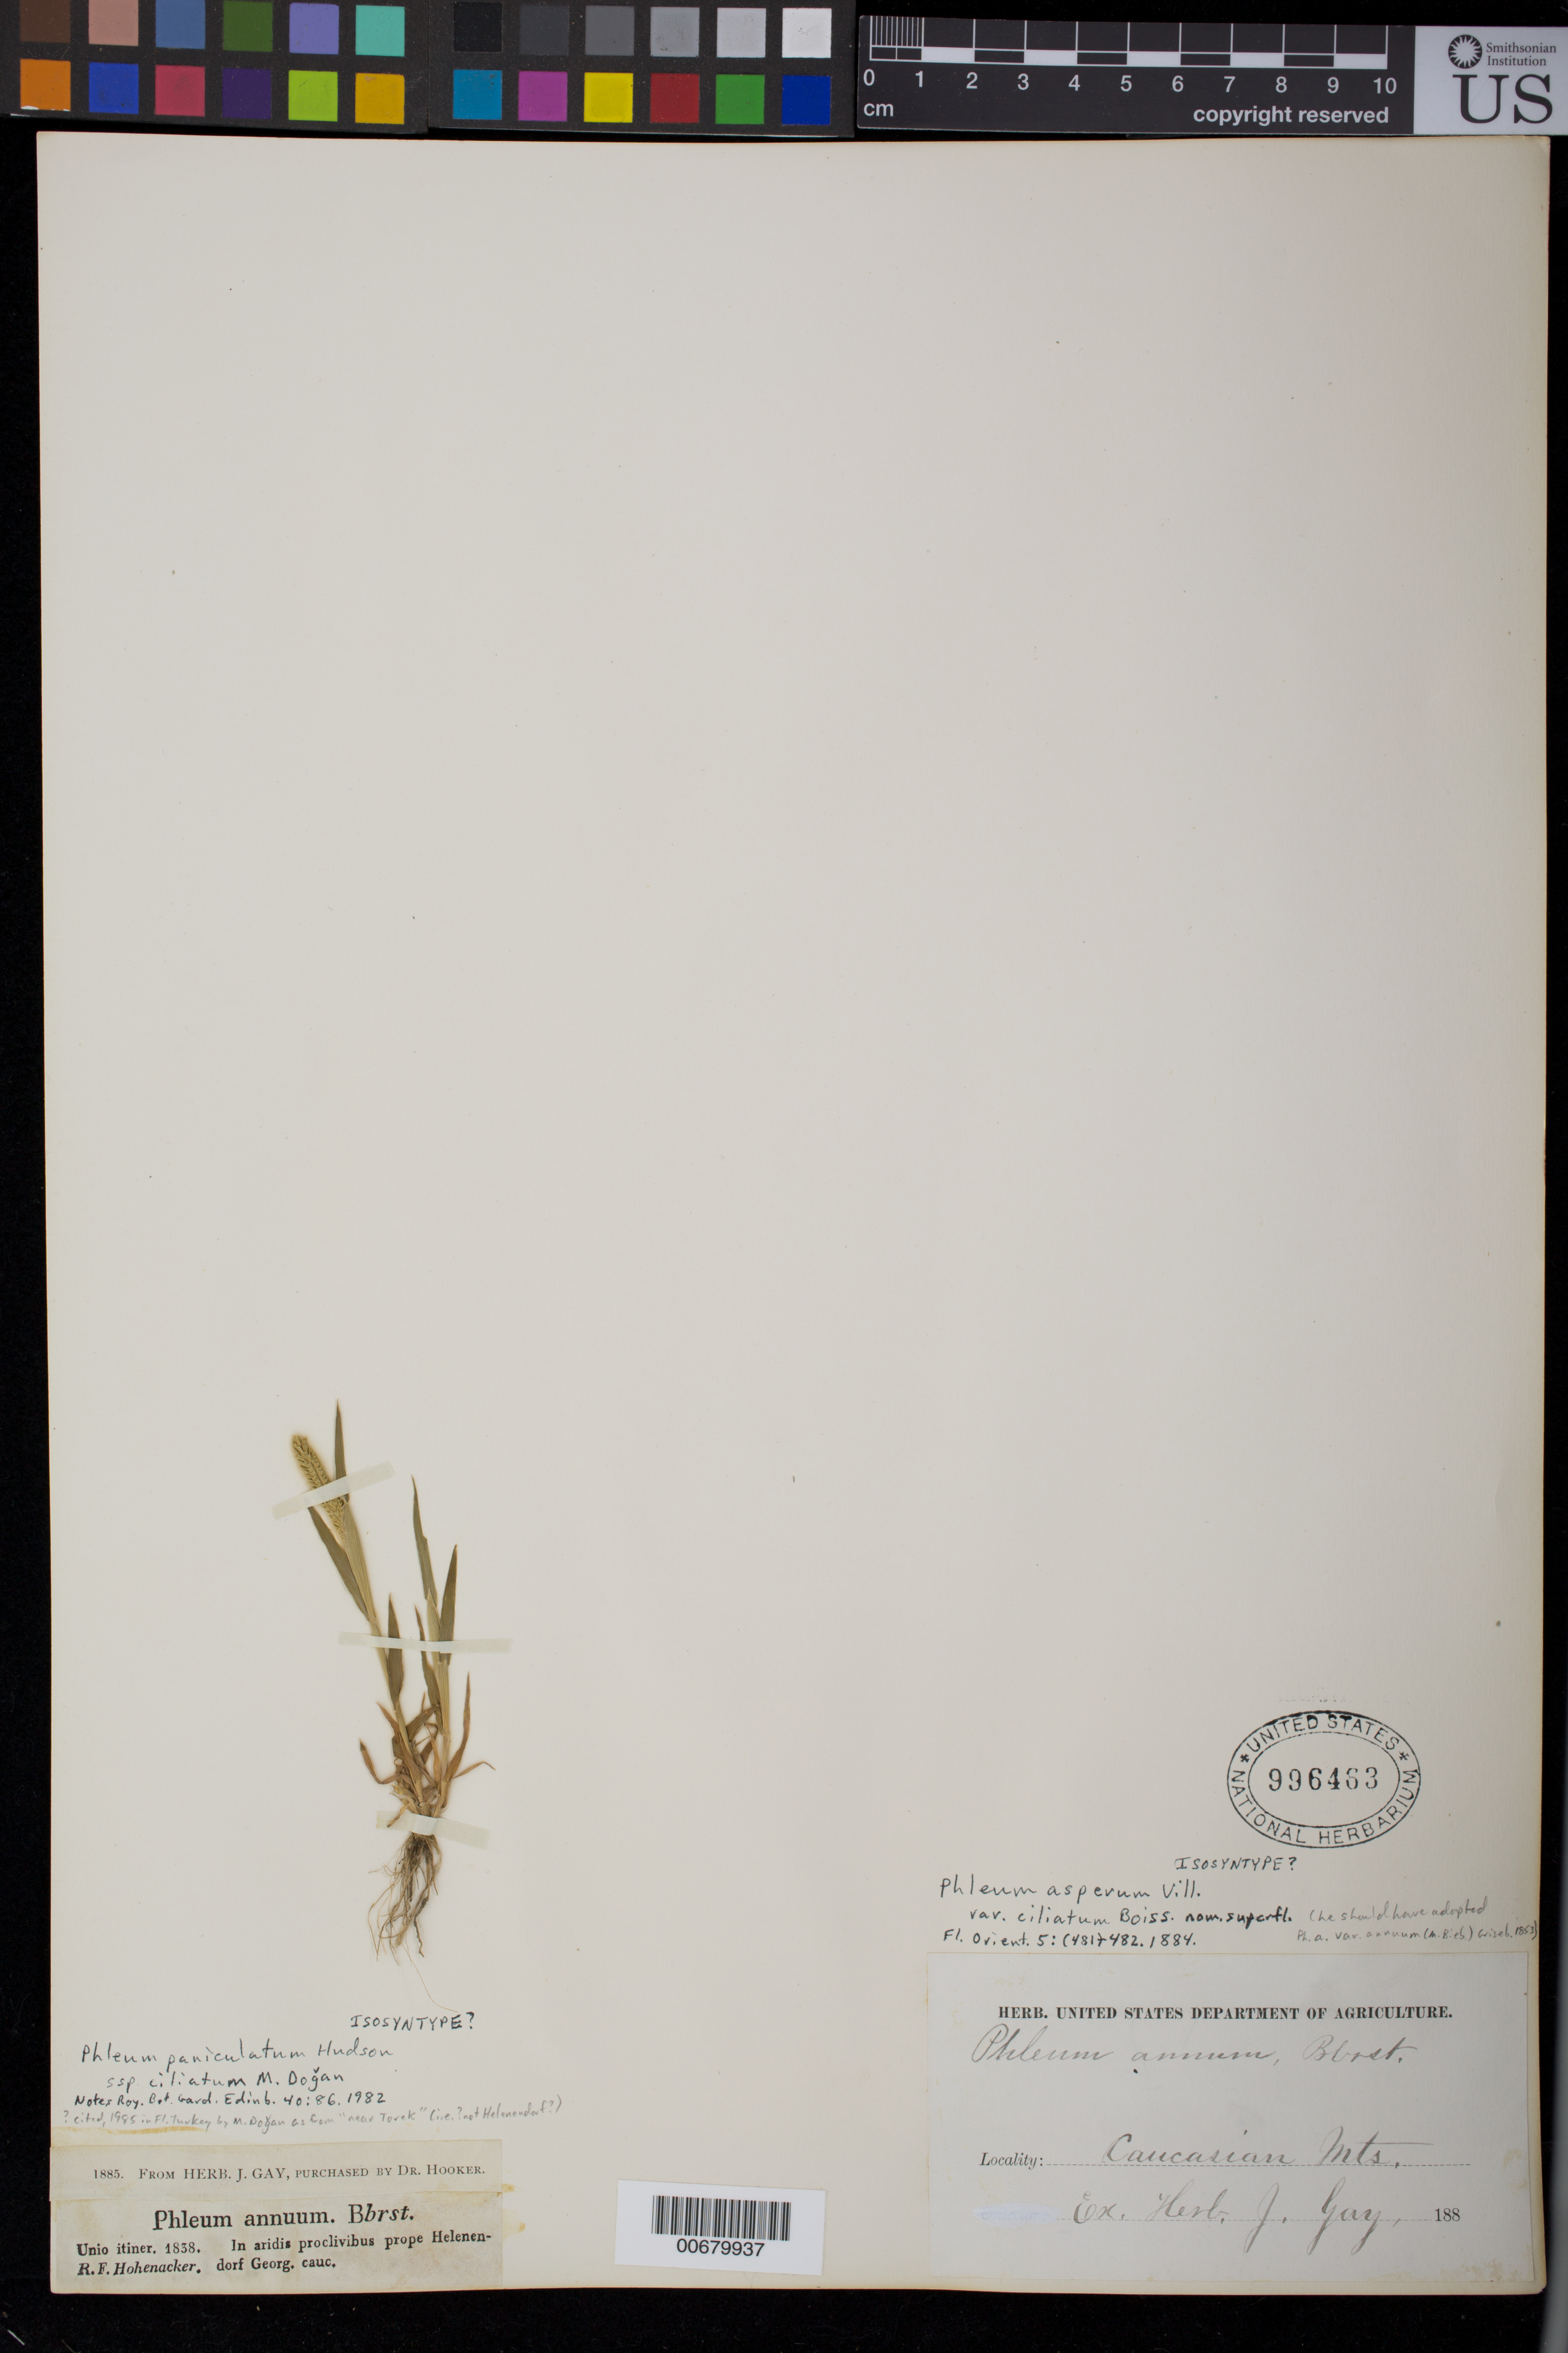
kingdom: Plantae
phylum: Tracheophyta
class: Liliopsida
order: Poales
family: Poaceae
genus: Phleum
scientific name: Phleum asperum var. ciliatum Boiss., nom. illeg. superfl.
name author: Boiss.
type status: Isosyntype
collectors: R. F. Hohenacker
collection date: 1838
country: Azerbaijan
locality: In aridis proclivibus prop Helenendorf Georg. cauc.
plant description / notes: "Georg. cauc." according to label and "Georgia" acc. to protologue but Helenendorf [now Goygol] is in present-day Azerbaijan.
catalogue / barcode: US 996463